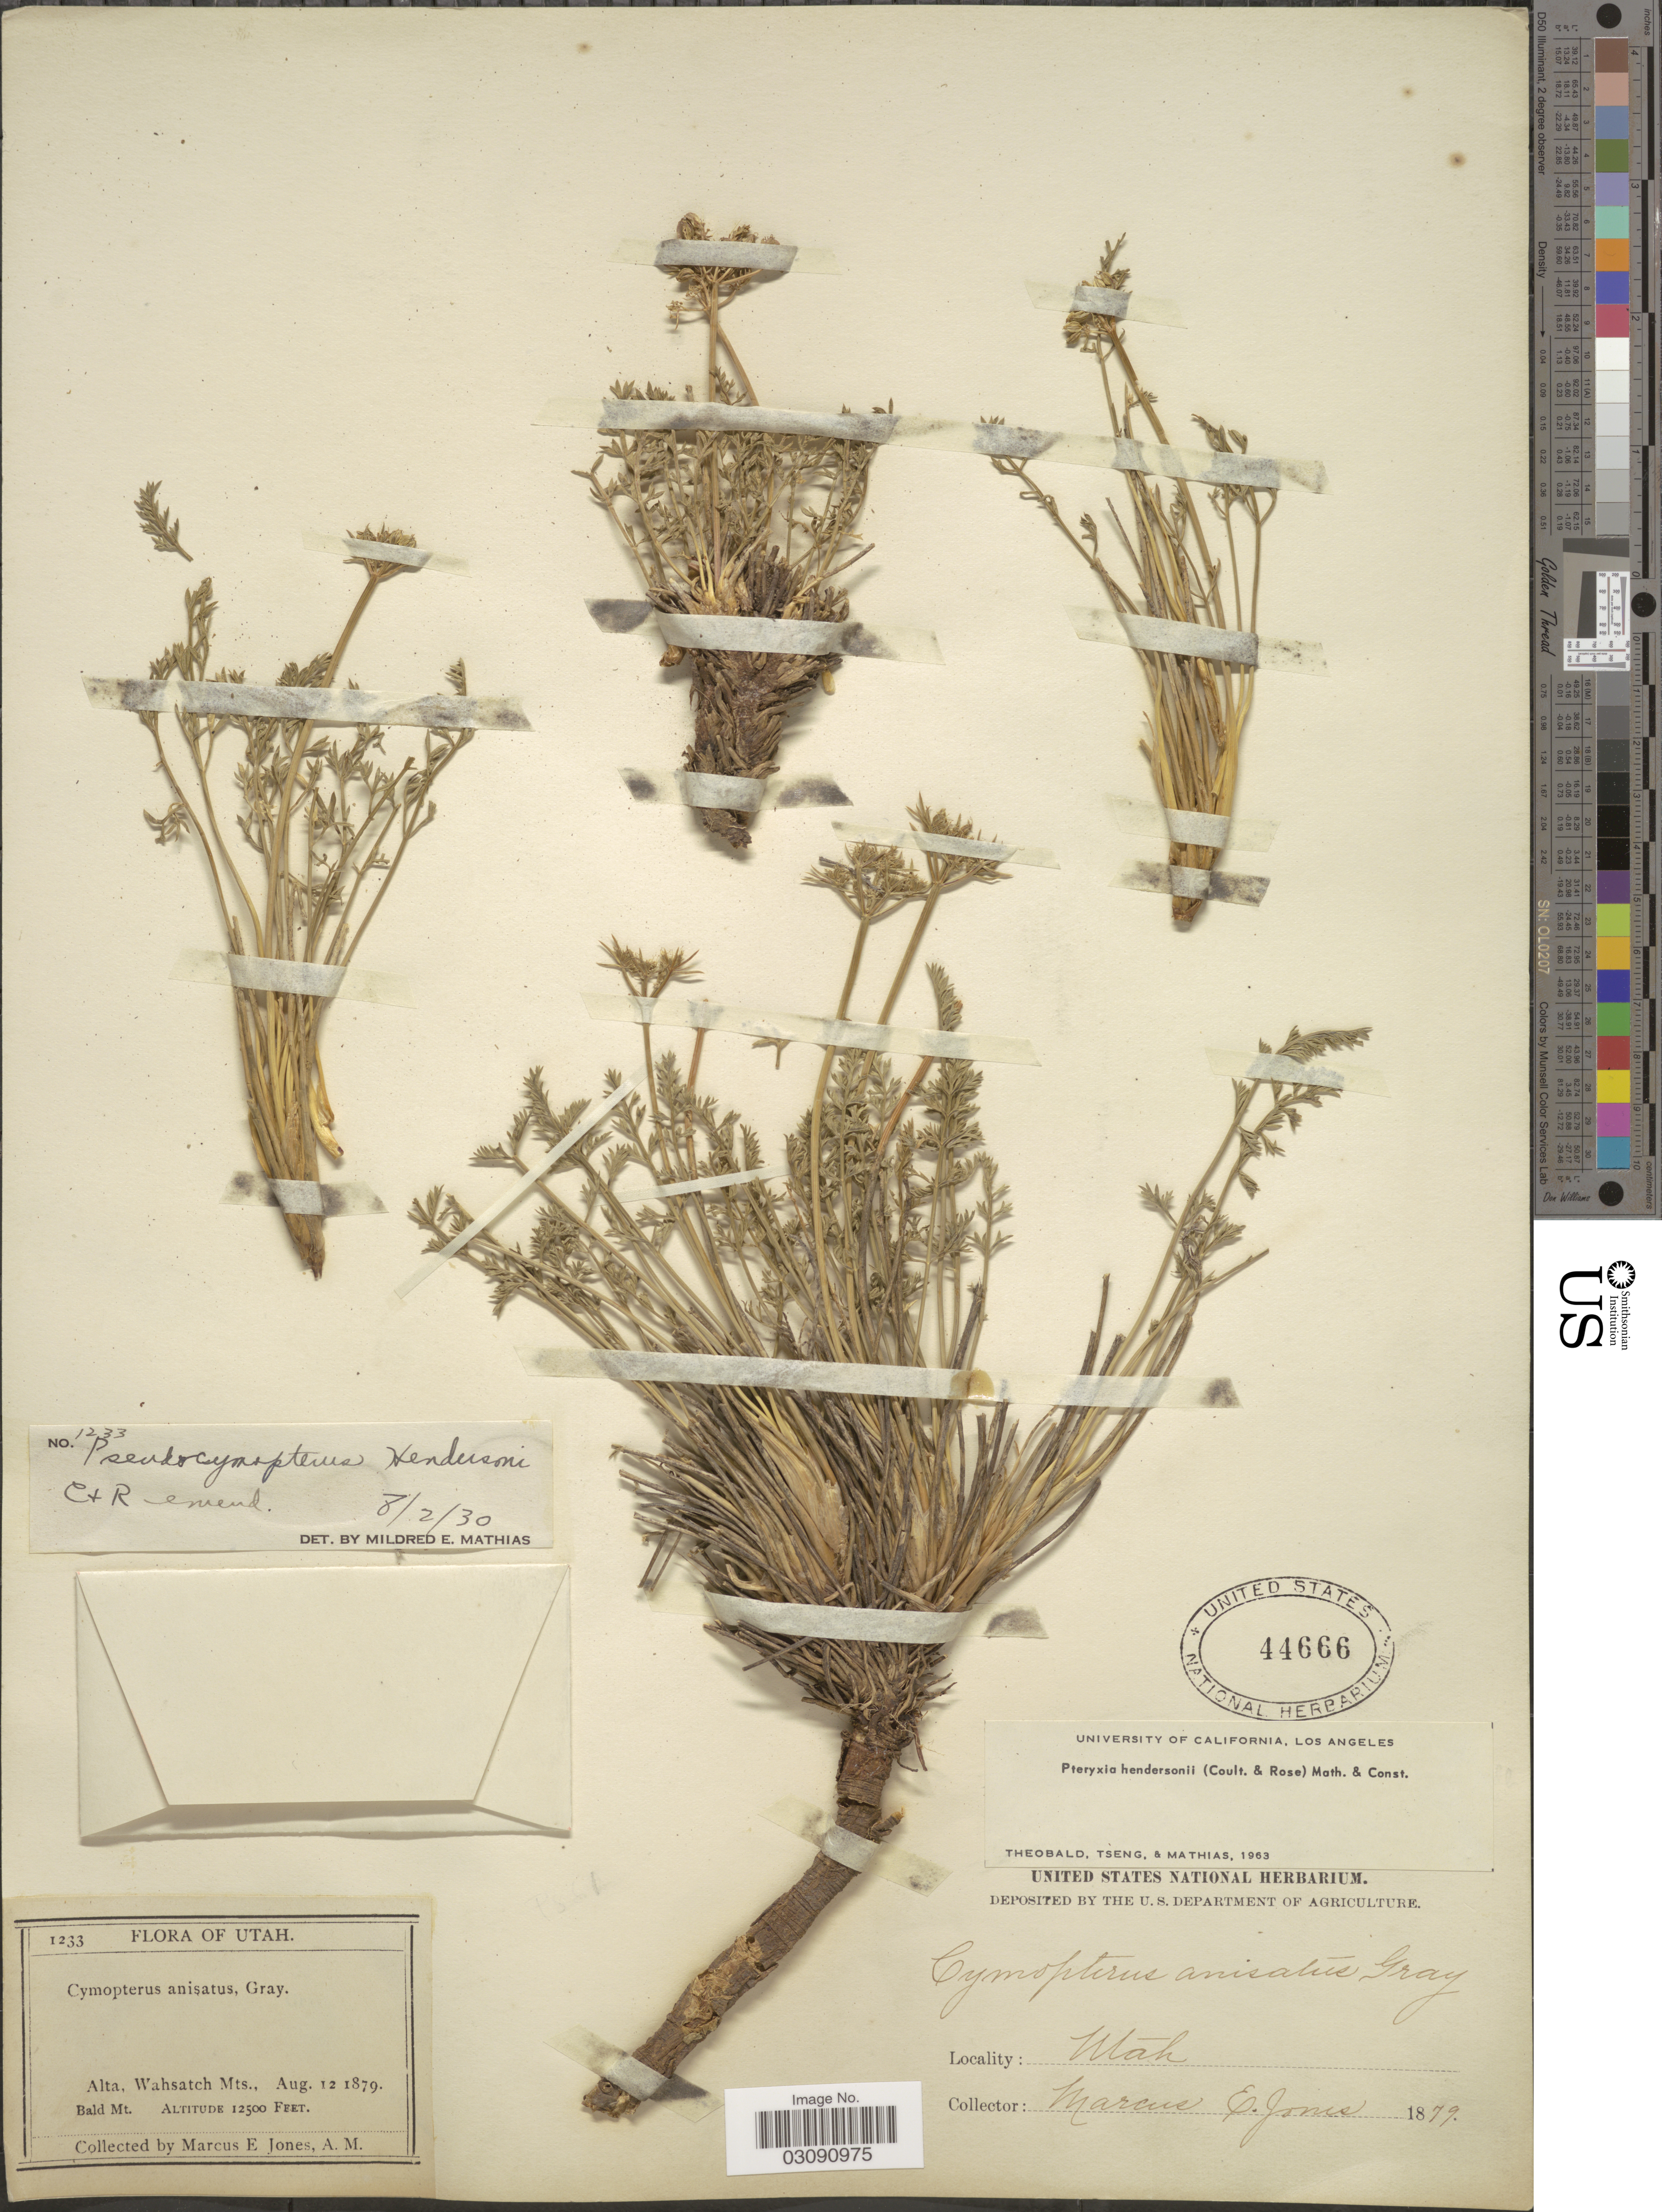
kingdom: Plantae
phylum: Tracheophyta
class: Magnoliopsida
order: Apiales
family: Apiaceae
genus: Pteryxia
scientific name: Pteryxia hendersonii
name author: (J.M. Coult. & Rose) Mathias & Constance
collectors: M. E. Jones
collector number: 1233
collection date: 1879-08-12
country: United States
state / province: Utah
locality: Alta, Wahsatch Mts., Bald Mt.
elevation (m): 3810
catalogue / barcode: US 44666